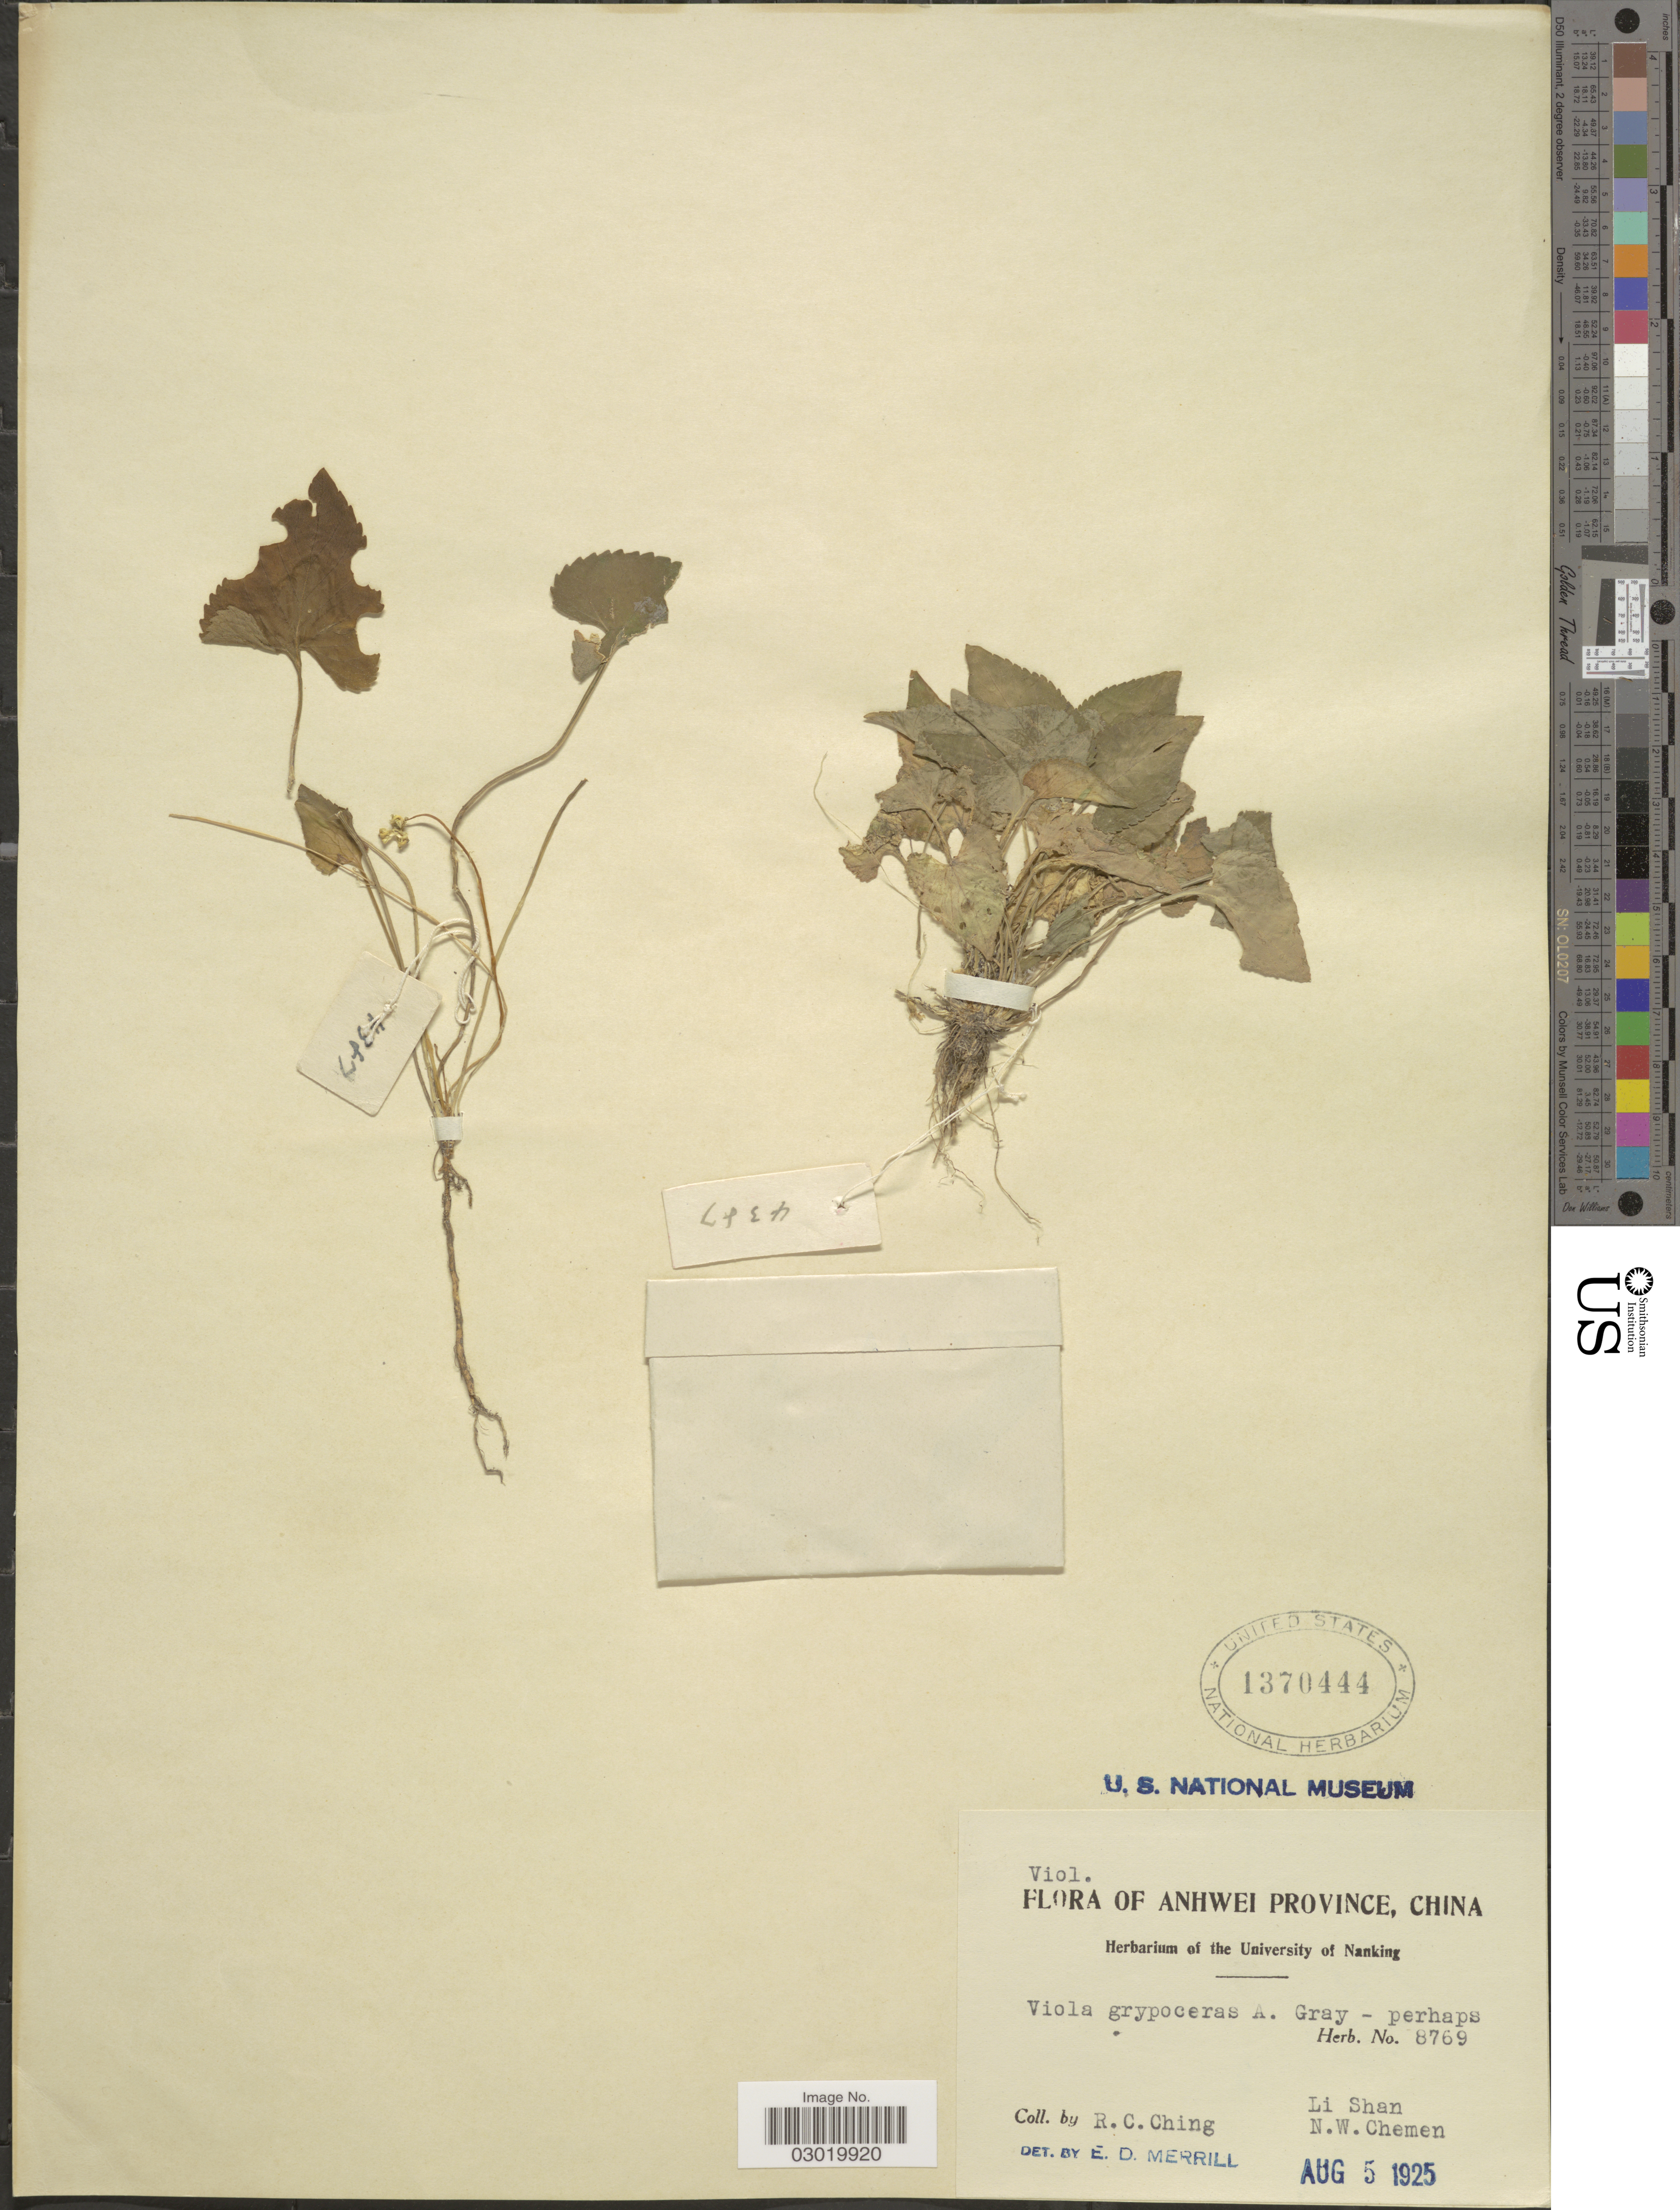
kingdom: Plantae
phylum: Tracheophyta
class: Magnoliopsida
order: Malpighiales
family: Violaceae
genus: Viola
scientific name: Viola grypoceras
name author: A. Gray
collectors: R. C. Ching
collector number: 8769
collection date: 1925-08-05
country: China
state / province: Anhui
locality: Anhwei Province. Li Shan. N.W. Chemen.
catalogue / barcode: US 1370444